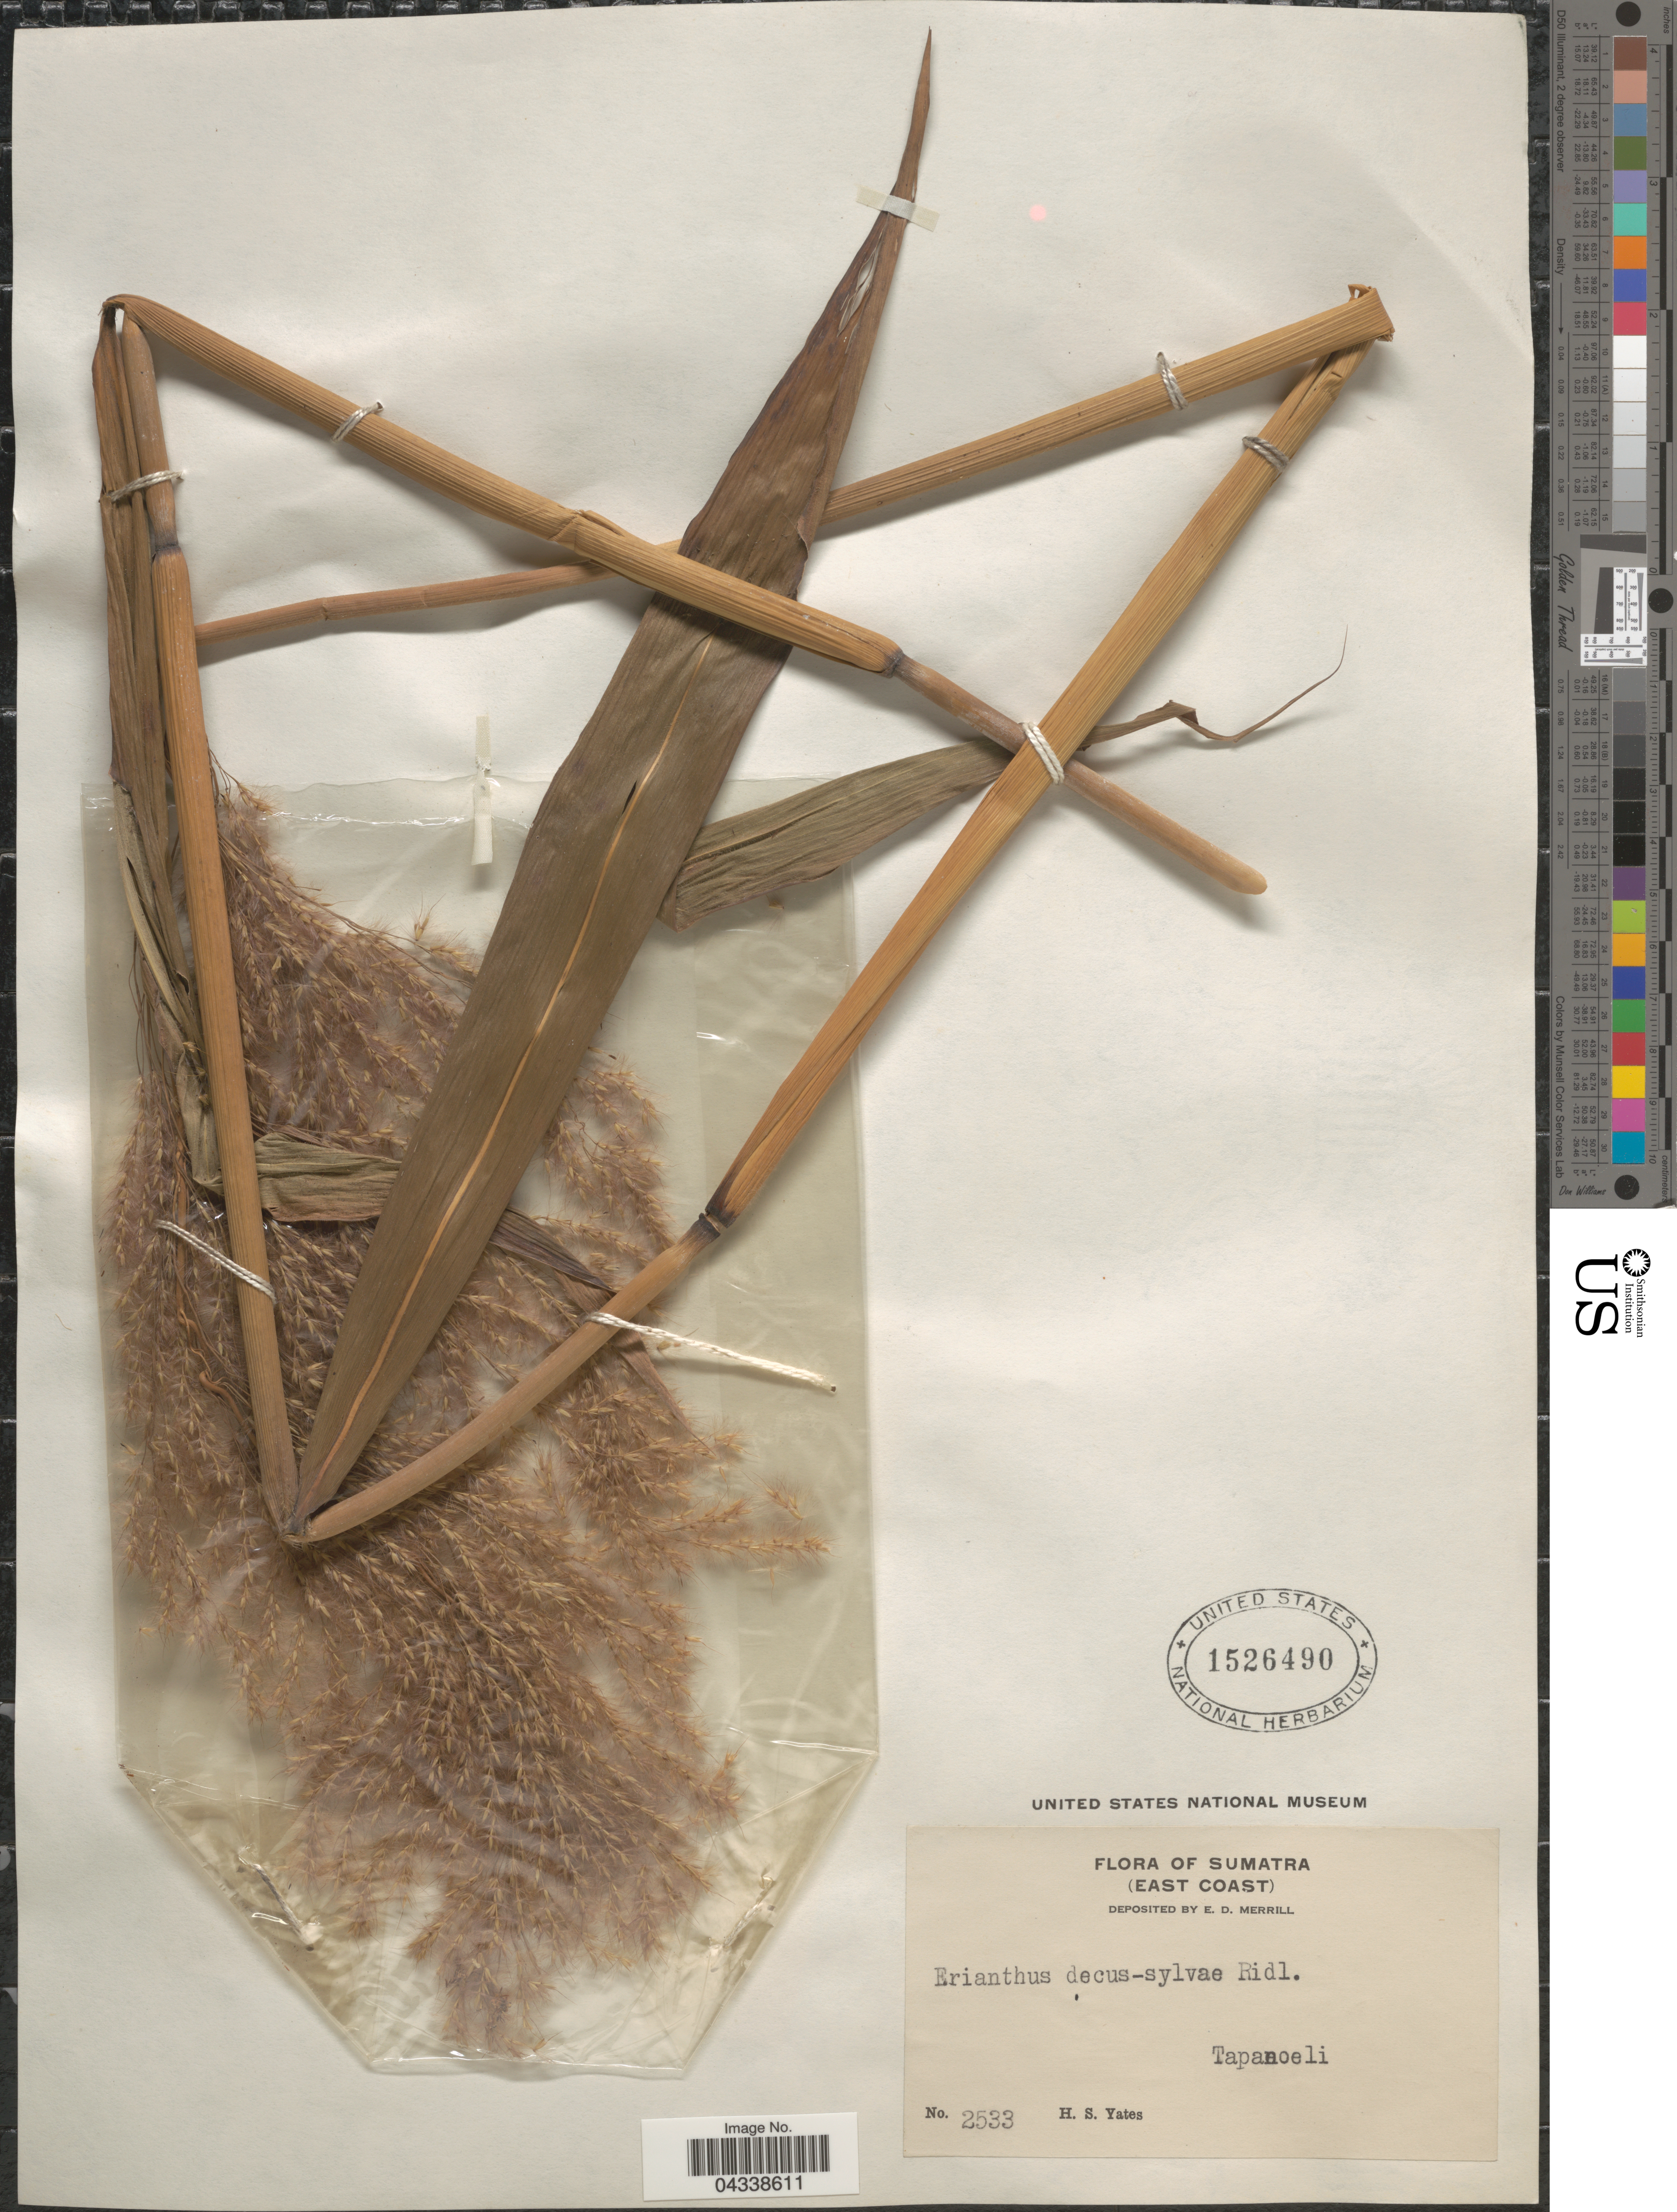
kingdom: Plantae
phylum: Tracheophyta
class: Liliopsida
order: Poales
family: Poaceae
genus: Saccharum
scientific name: Saccharum beccarii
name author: (Stapf) Cope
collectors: H. S. Yates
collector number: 2533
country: Indonesia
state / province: Sumatra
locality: Sumatra (East Coast). Tapanoeli.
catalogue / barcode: US 1526490